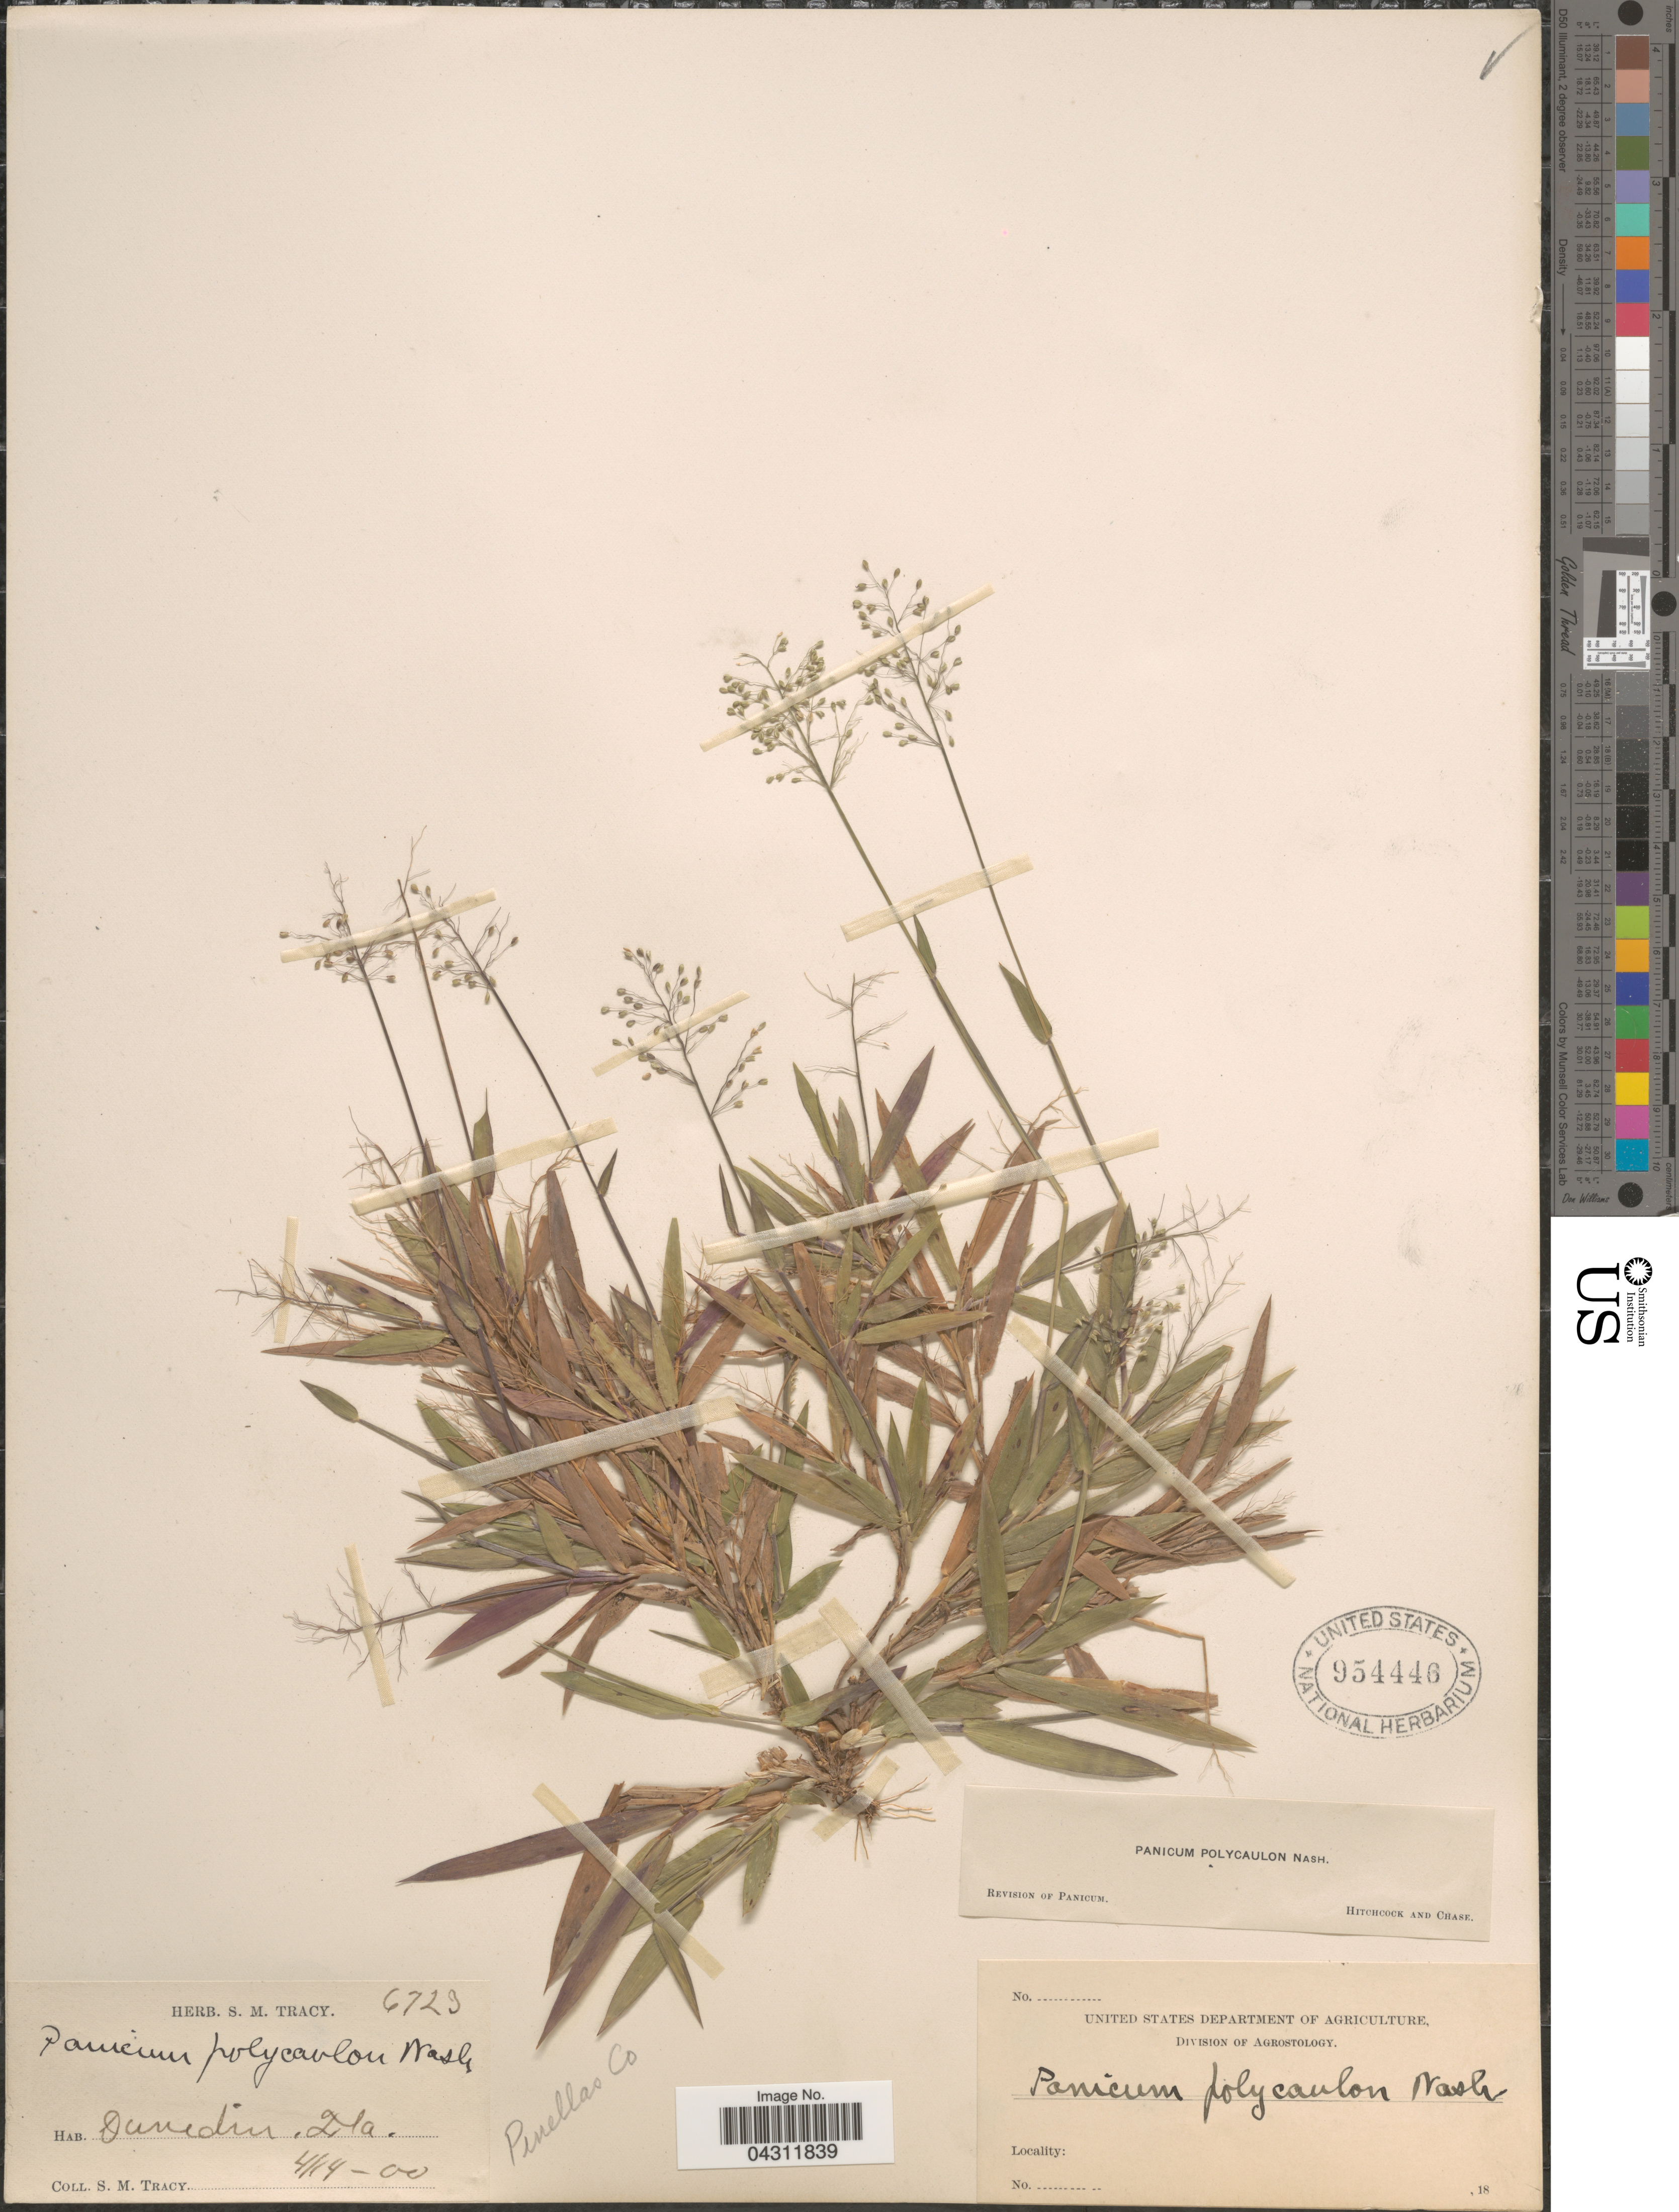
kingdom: Plantae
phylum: Tracheophyta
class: Liliopsida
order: Poales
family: Poaceae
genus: Dichanthelium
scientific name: Dichanthelium strigosum var. glabrescens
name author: (Griseb.) Freckmann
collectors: S. M. Tracy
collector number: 6723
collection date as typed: Transcribed d/m/y: 14/4/0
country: United States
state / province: Florida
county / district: Pinellas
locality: Dunedin. Pinellas Co.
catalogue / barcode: US 954446